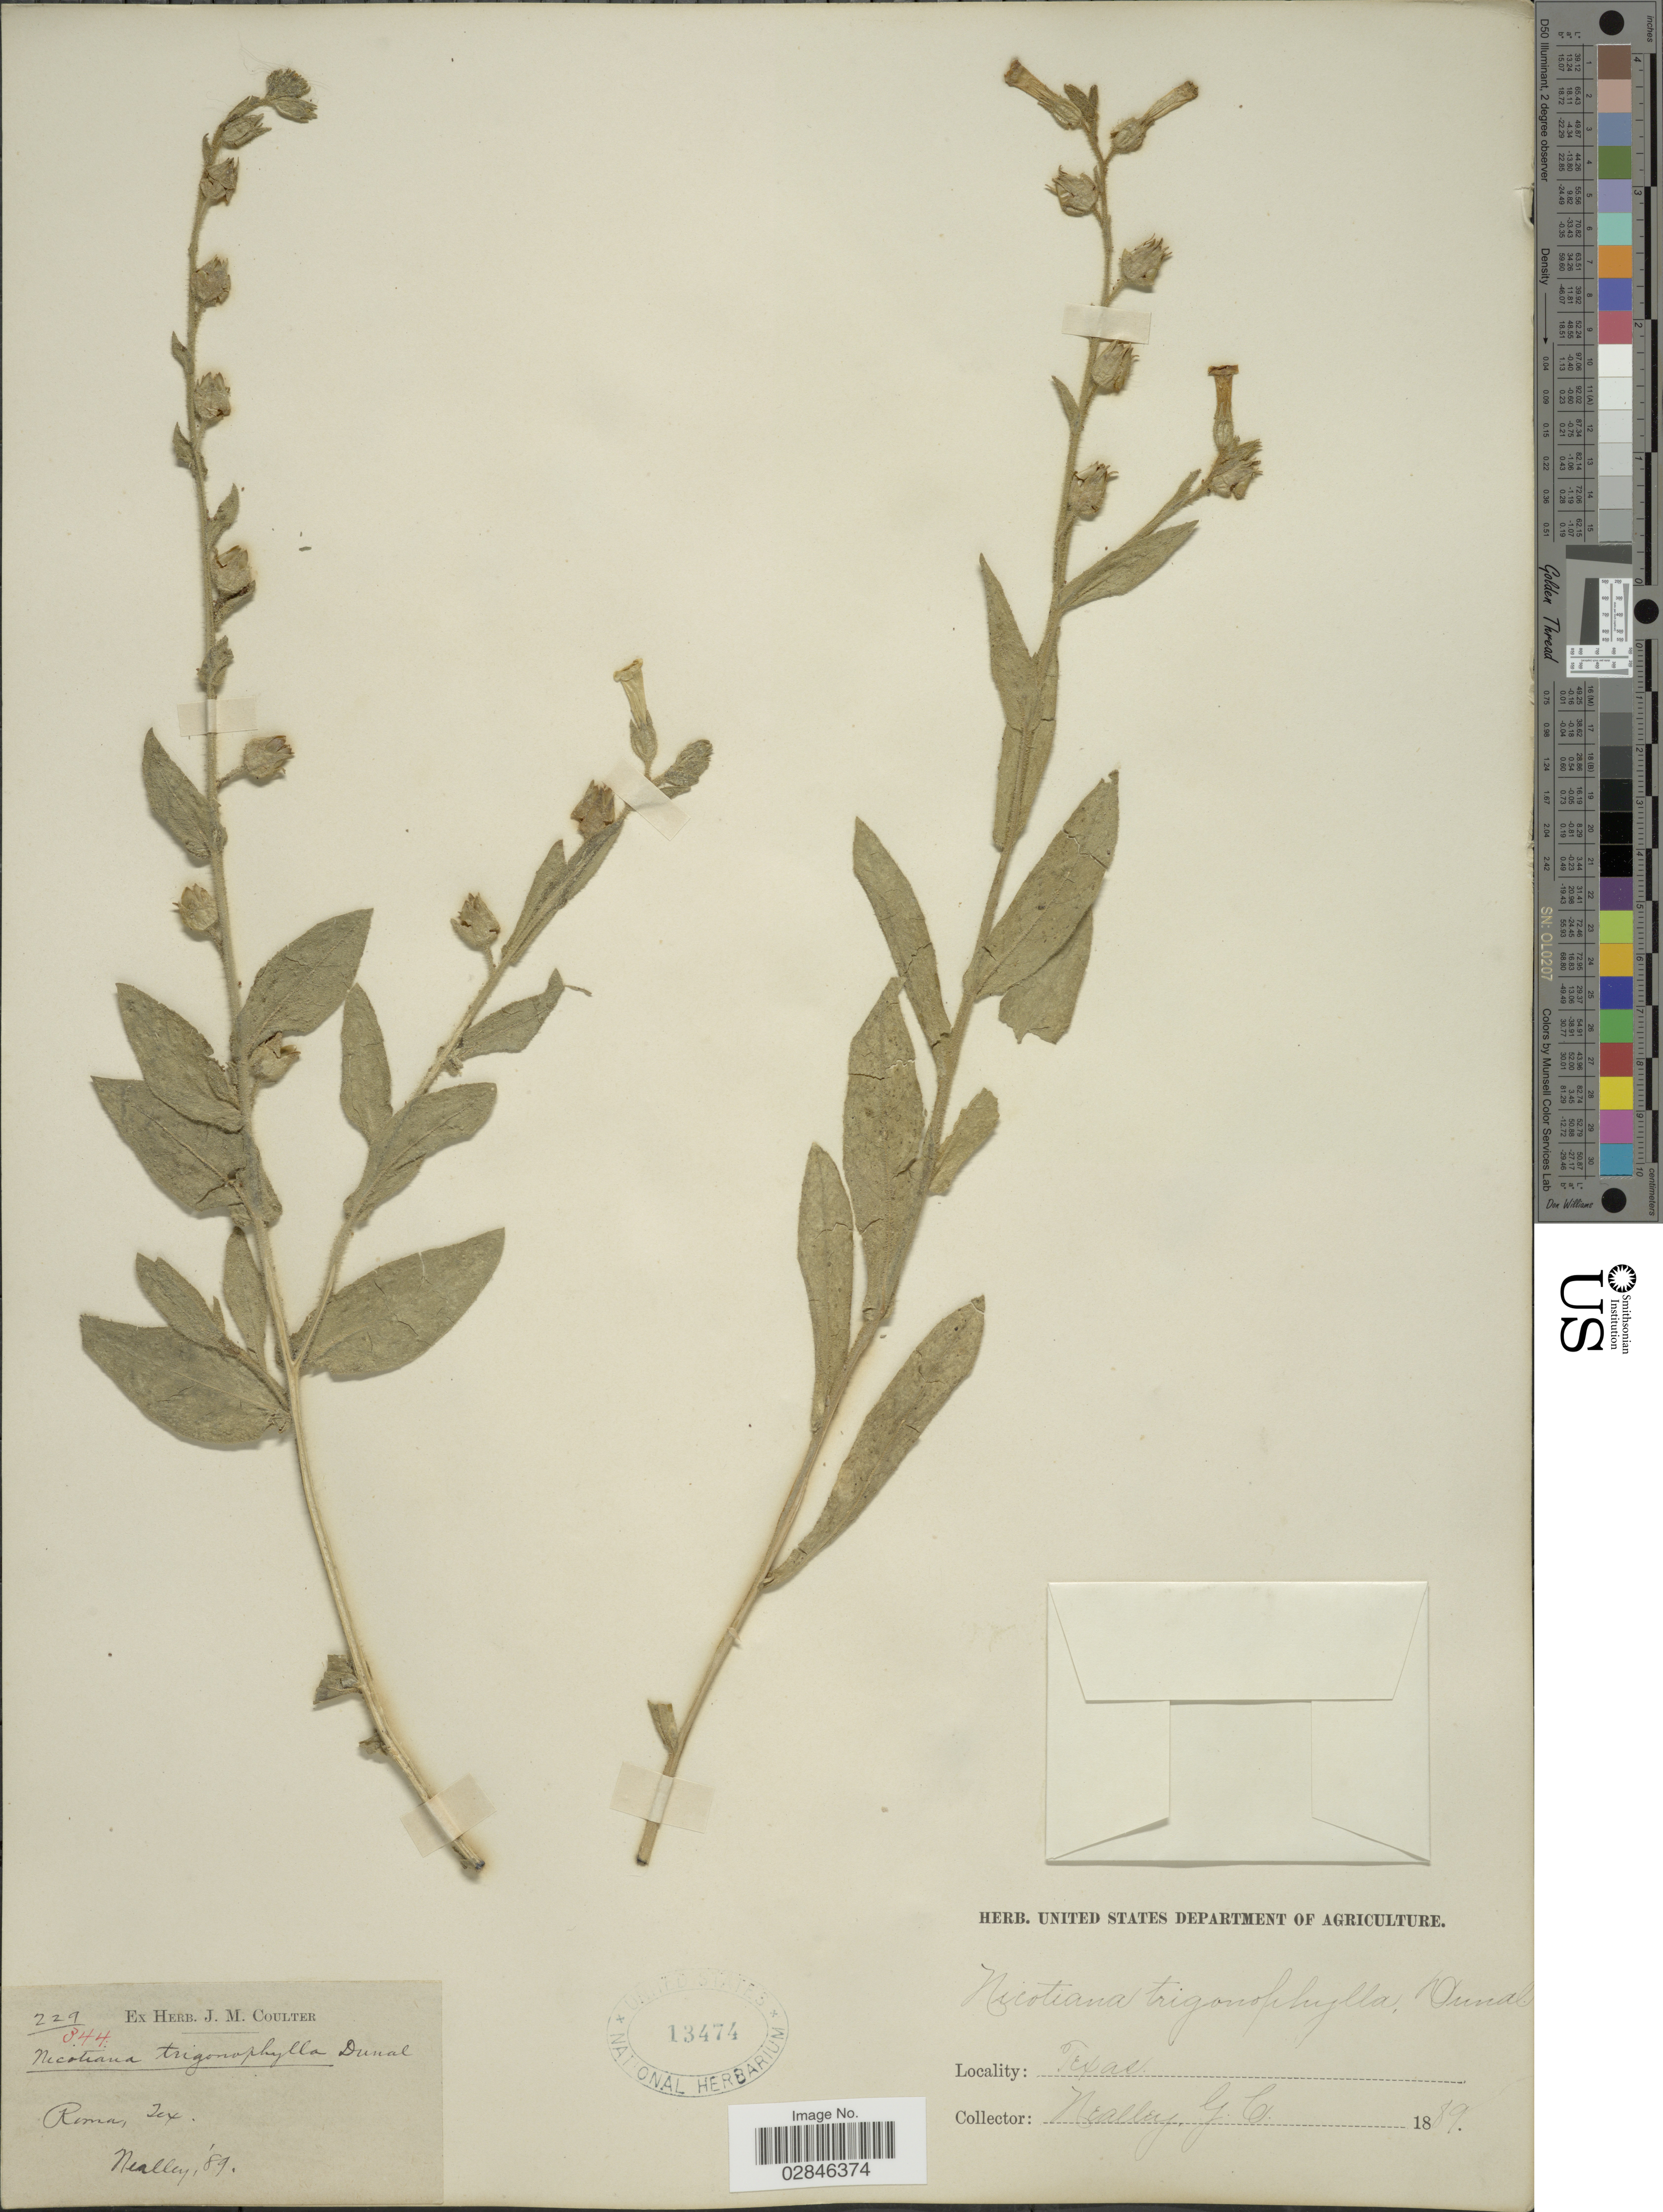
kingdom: Plantae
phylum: Tracheophyta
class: Magnoliopsida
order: Solanales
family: Solanaceae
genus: Nicotiana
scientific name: Nicotiana trigonophylla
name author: Dunal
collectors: G. C. Nealley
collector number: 229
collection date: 1889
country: United States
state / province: Texas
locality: Roma.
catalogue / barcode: US 13474